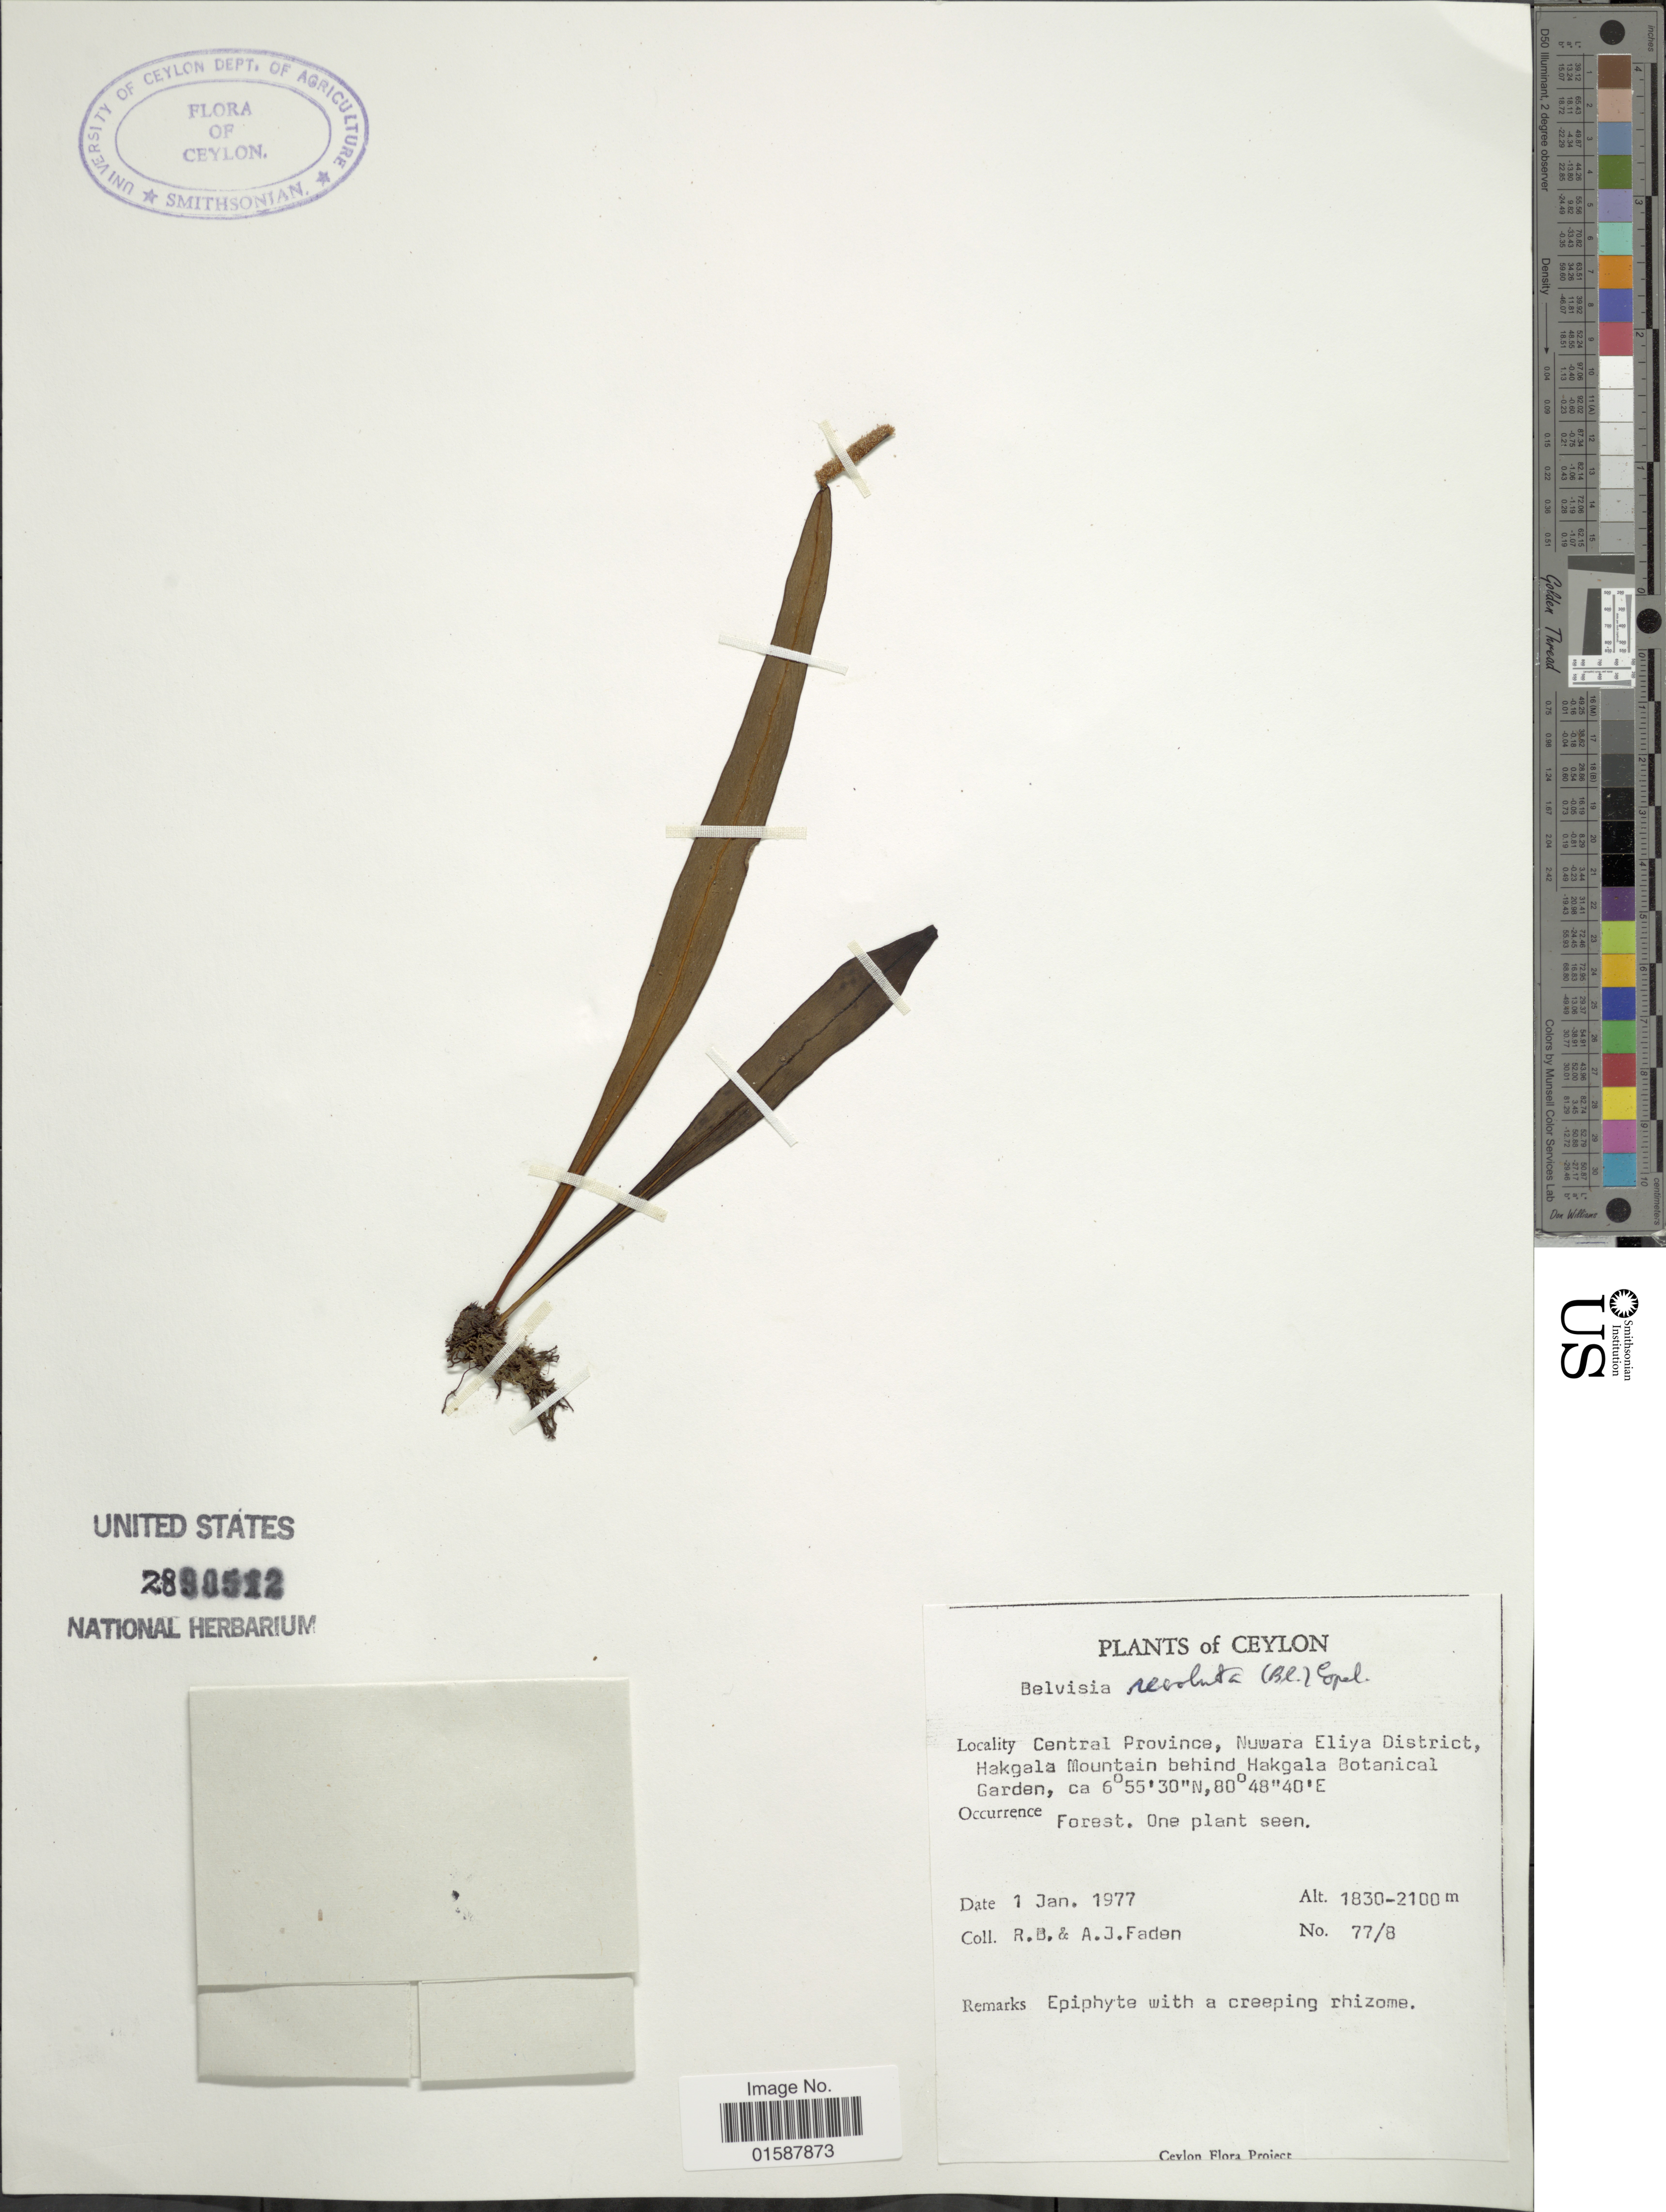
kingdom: Plantae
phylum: Tracheophyta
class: Polypodiopsida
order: Polypodiales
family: Polypodiaceae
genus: Lepisorus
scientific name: Lepisorus revoluta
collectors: R. B. Faden & A. J. Faden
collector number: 77/8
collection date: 1977-01-01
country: Sri Lanka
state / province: Central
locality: Ceylon. Nuwara Eliya District, Hakgala Mountain behind Hakgala Botanical Garden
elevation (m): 1830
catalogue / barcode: US 2890512